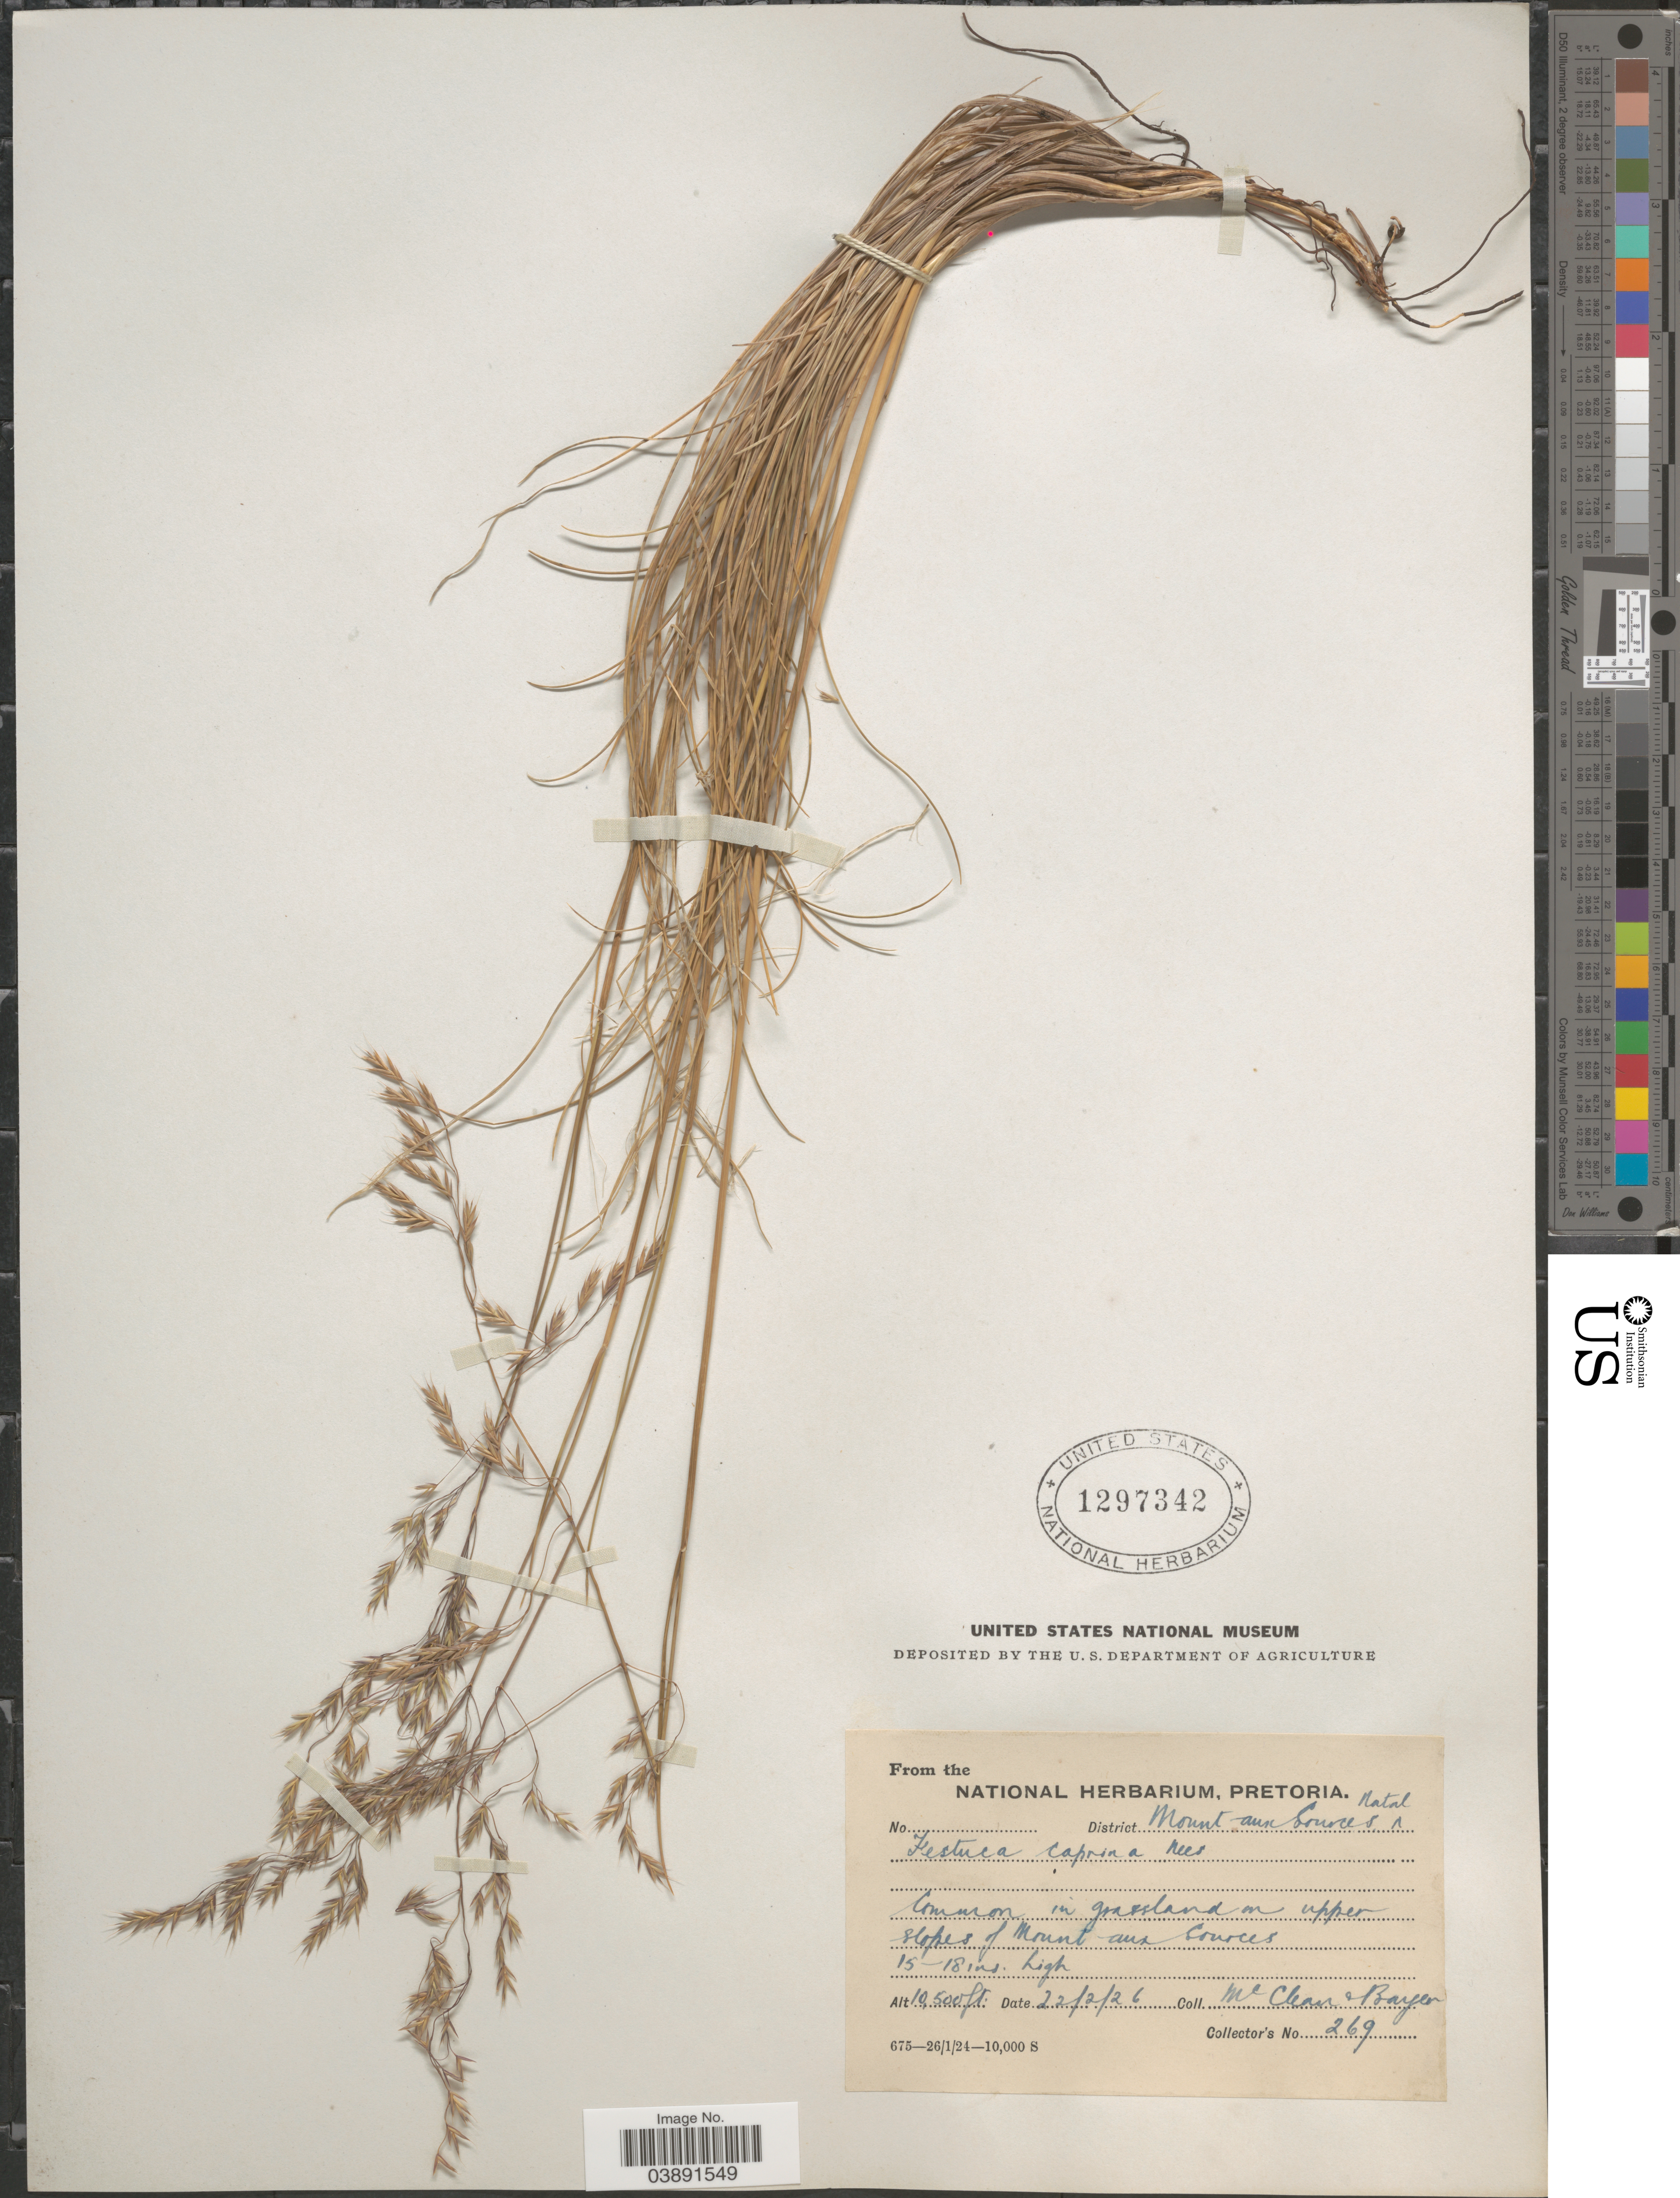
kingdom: Plantae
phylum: Tracheophyta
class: Liliopsida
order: Poales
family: Poaceae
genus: Festuca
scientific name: Festuca caprina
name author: Nees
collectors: McClean & Bayer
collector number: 269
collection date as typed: Transcribed d/m/y: 22/2/26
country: South Africa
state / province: KwaZulu-Natal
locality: District Mount aux Sources Natal. In grassland on upper slopes of Mount aux Sources.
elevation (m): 3200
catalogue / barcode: US 1297342